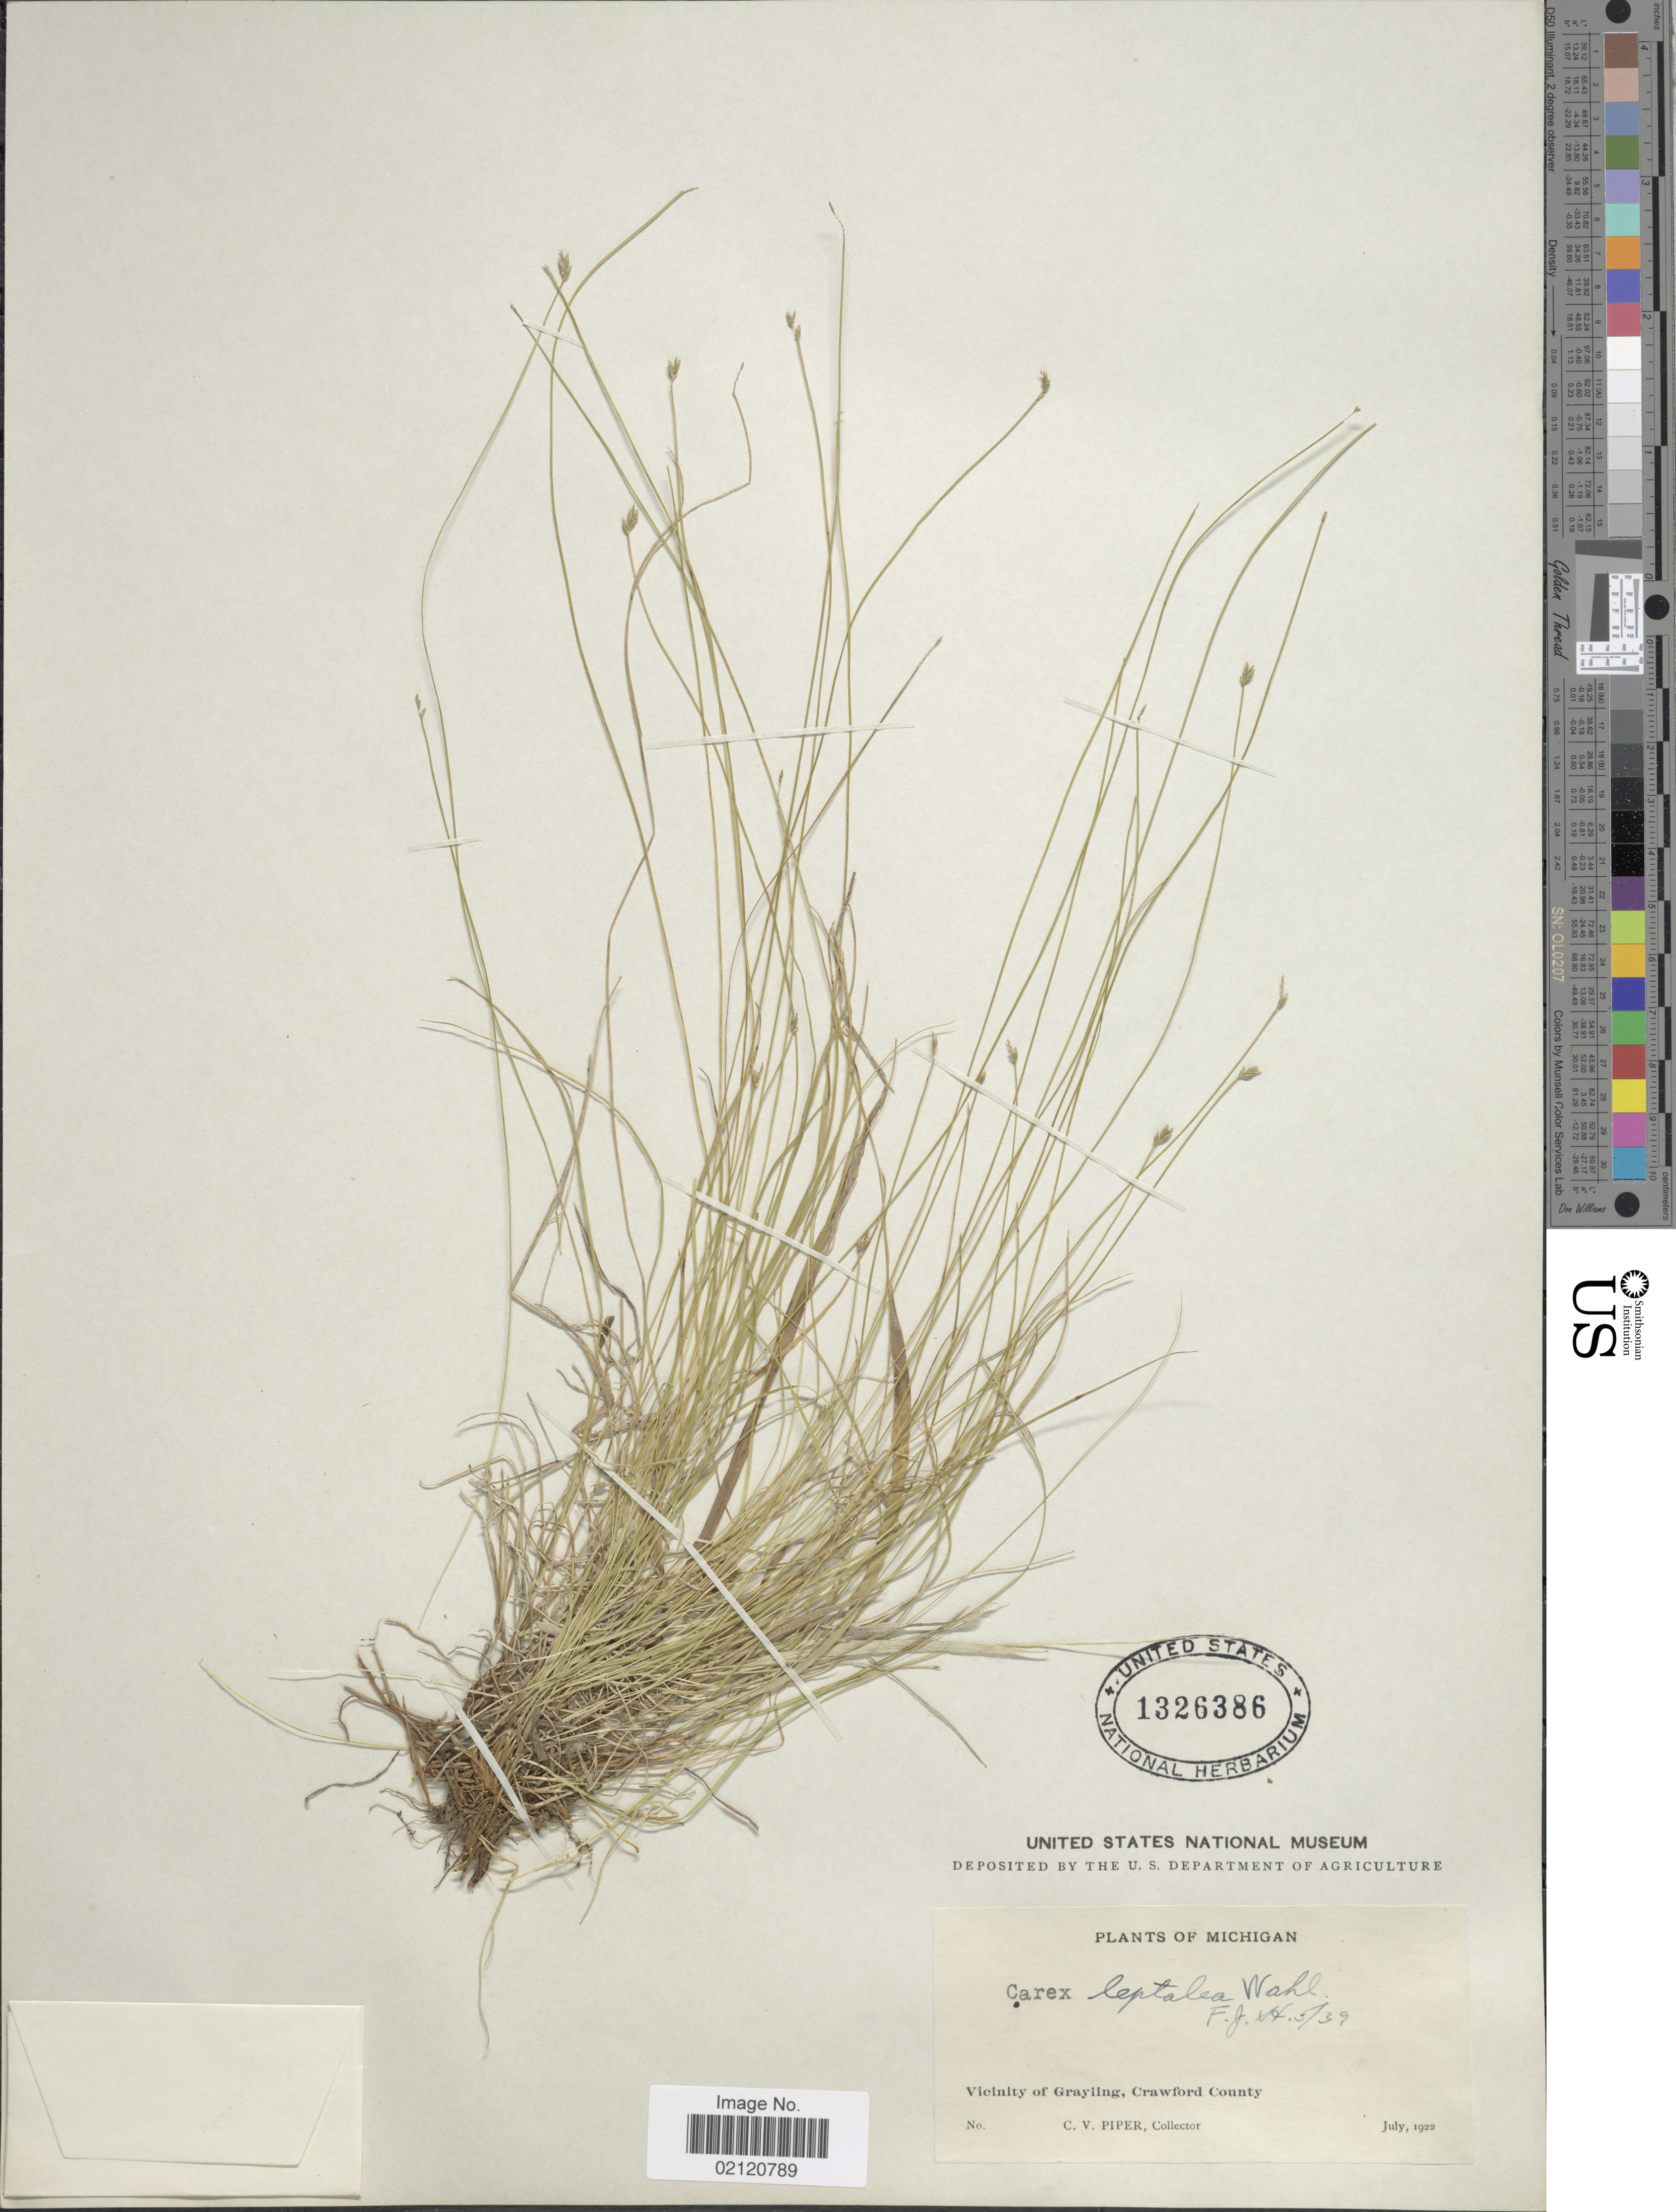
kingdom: Plantae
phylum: Tracheophyta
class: Liliopsida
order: Poales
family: Cyperaceae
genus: Carex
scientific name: Carex leptalea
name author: Wahlenb.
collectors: C. V. Piper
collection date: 1922-07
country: United States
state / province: Michigan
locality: Vicinity of Grayling, Crawford County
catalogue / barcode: US 1326386